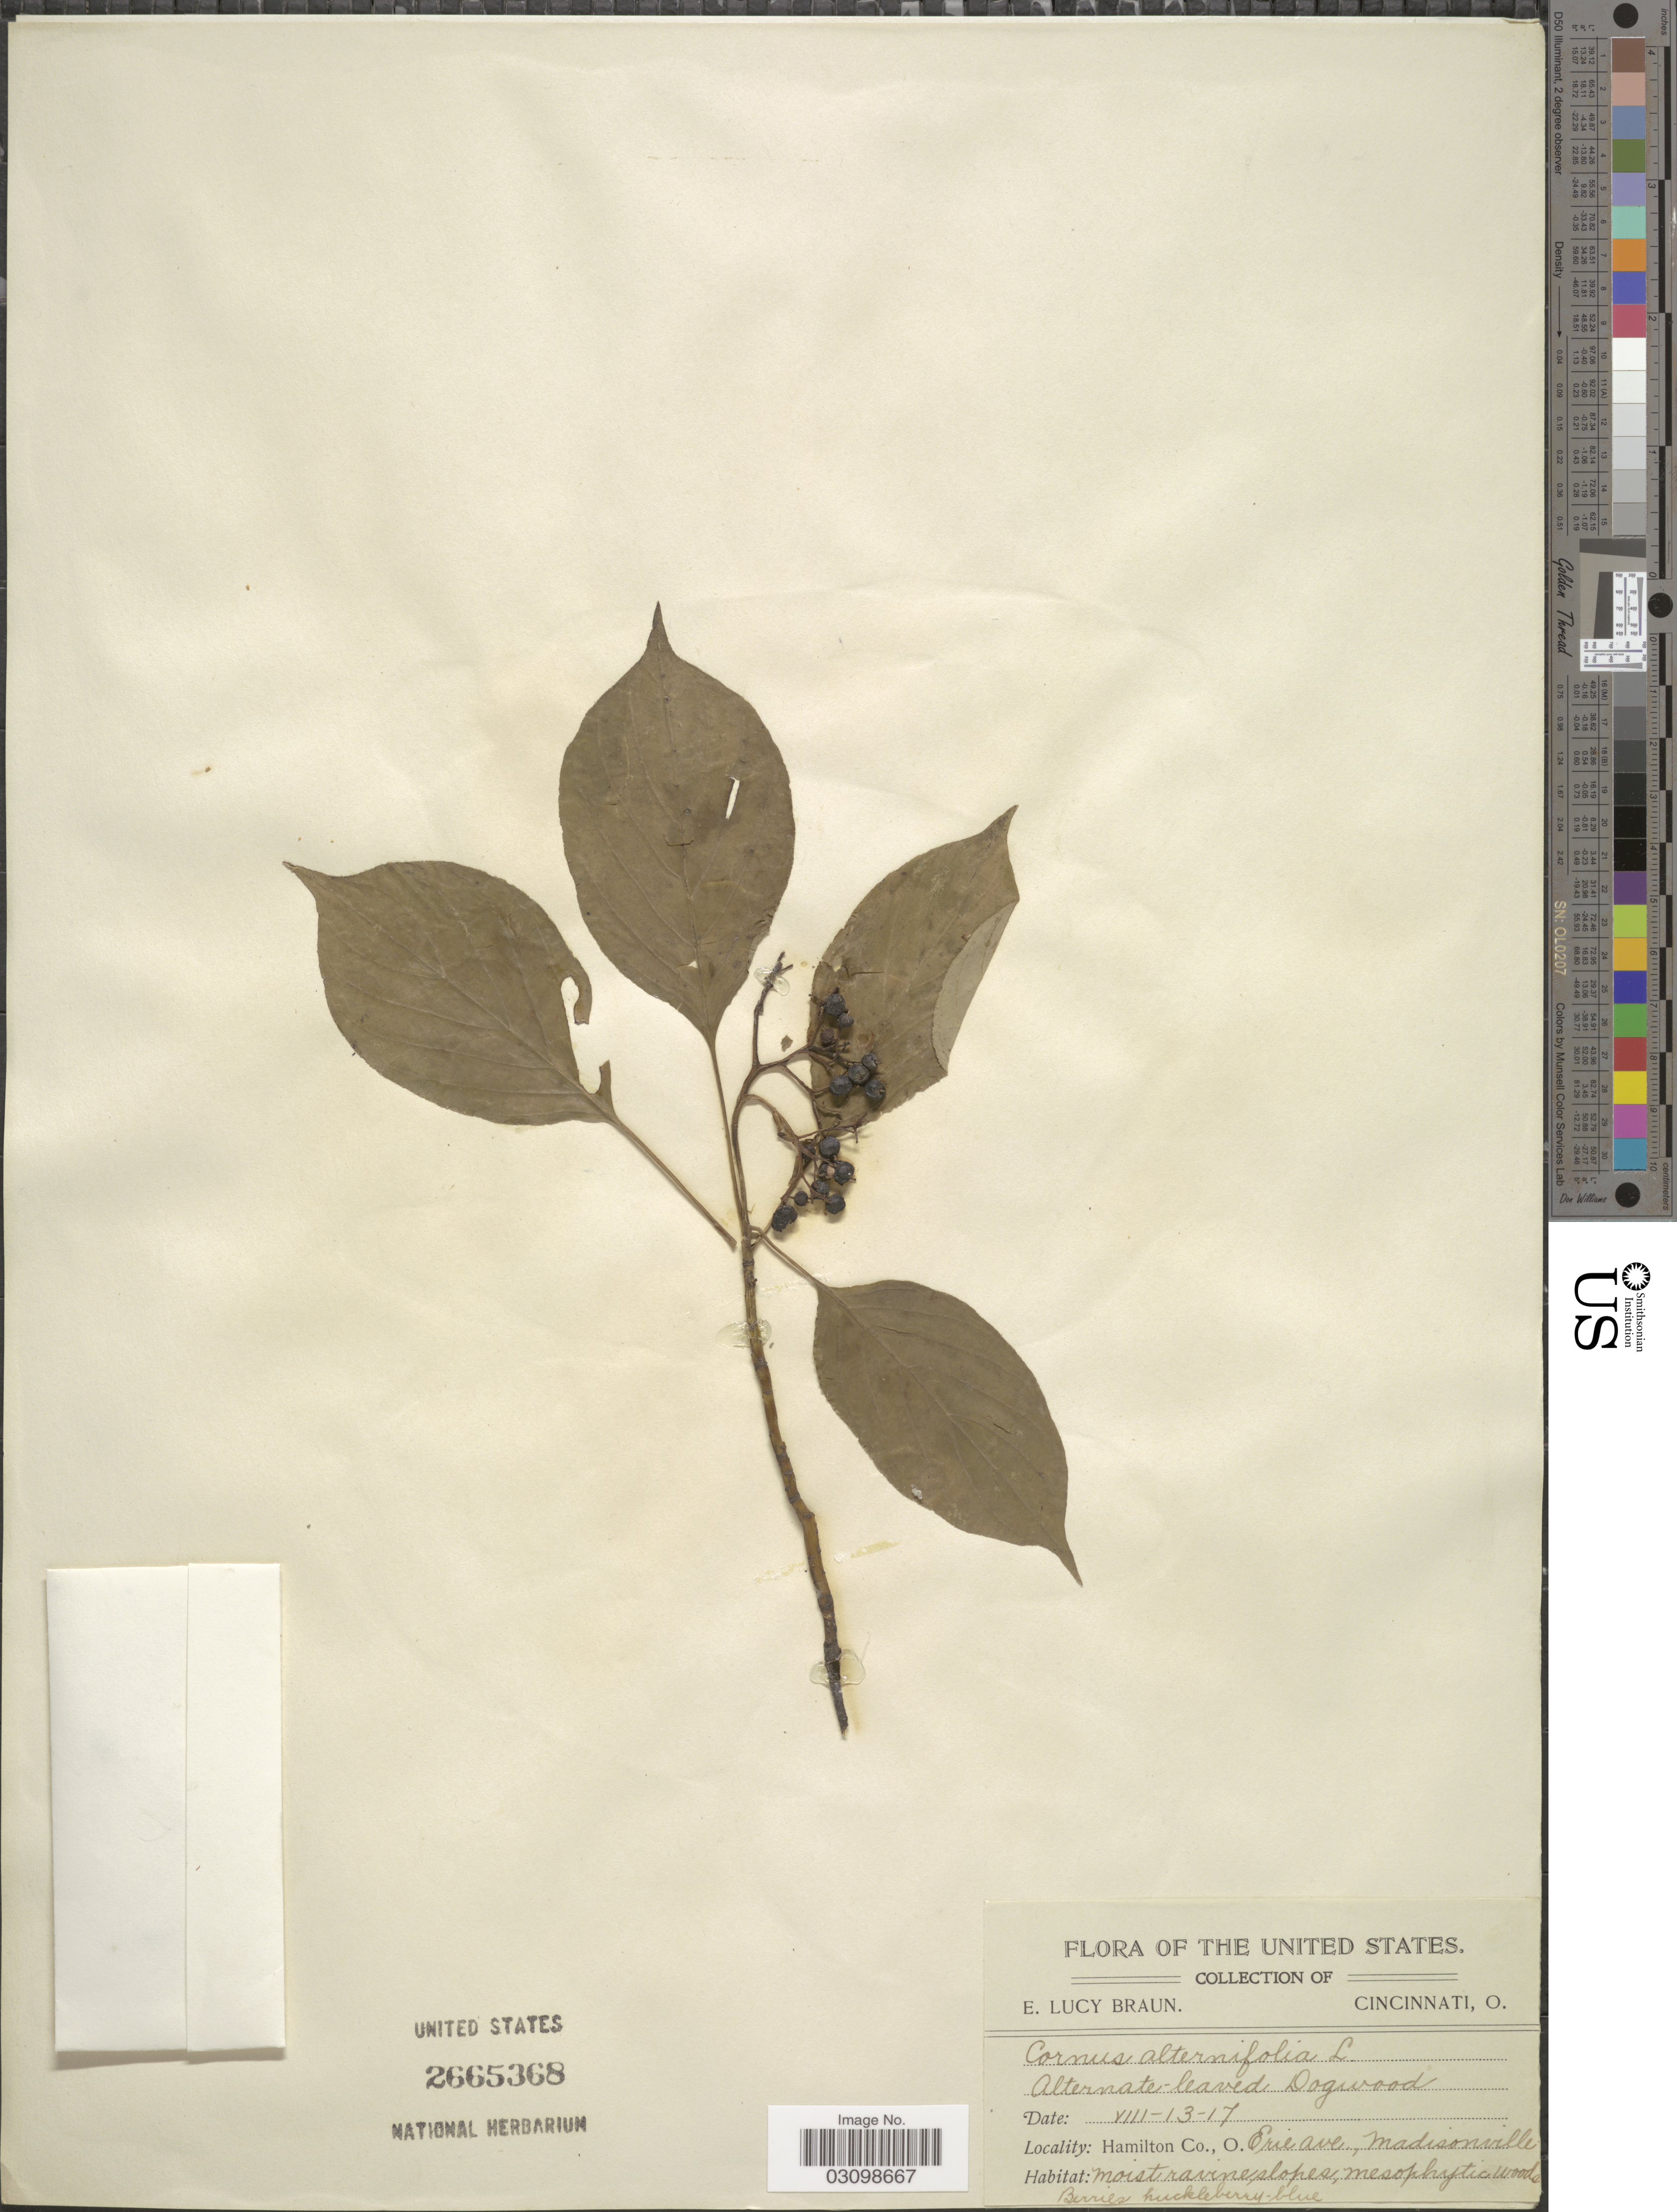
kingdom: Plantae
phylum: Tracheophyta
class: Magnoliopsida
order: Cornales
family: Cornaceae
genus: Cornus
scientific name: Cornus alternifolia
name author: L.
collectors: E. L. Braun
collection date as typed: Transcribed d/m/y: 13/8/17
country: United States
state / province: Ohio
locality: Hamilton Co., O. Erie ave, Madisonville.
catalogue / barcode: US 2665368